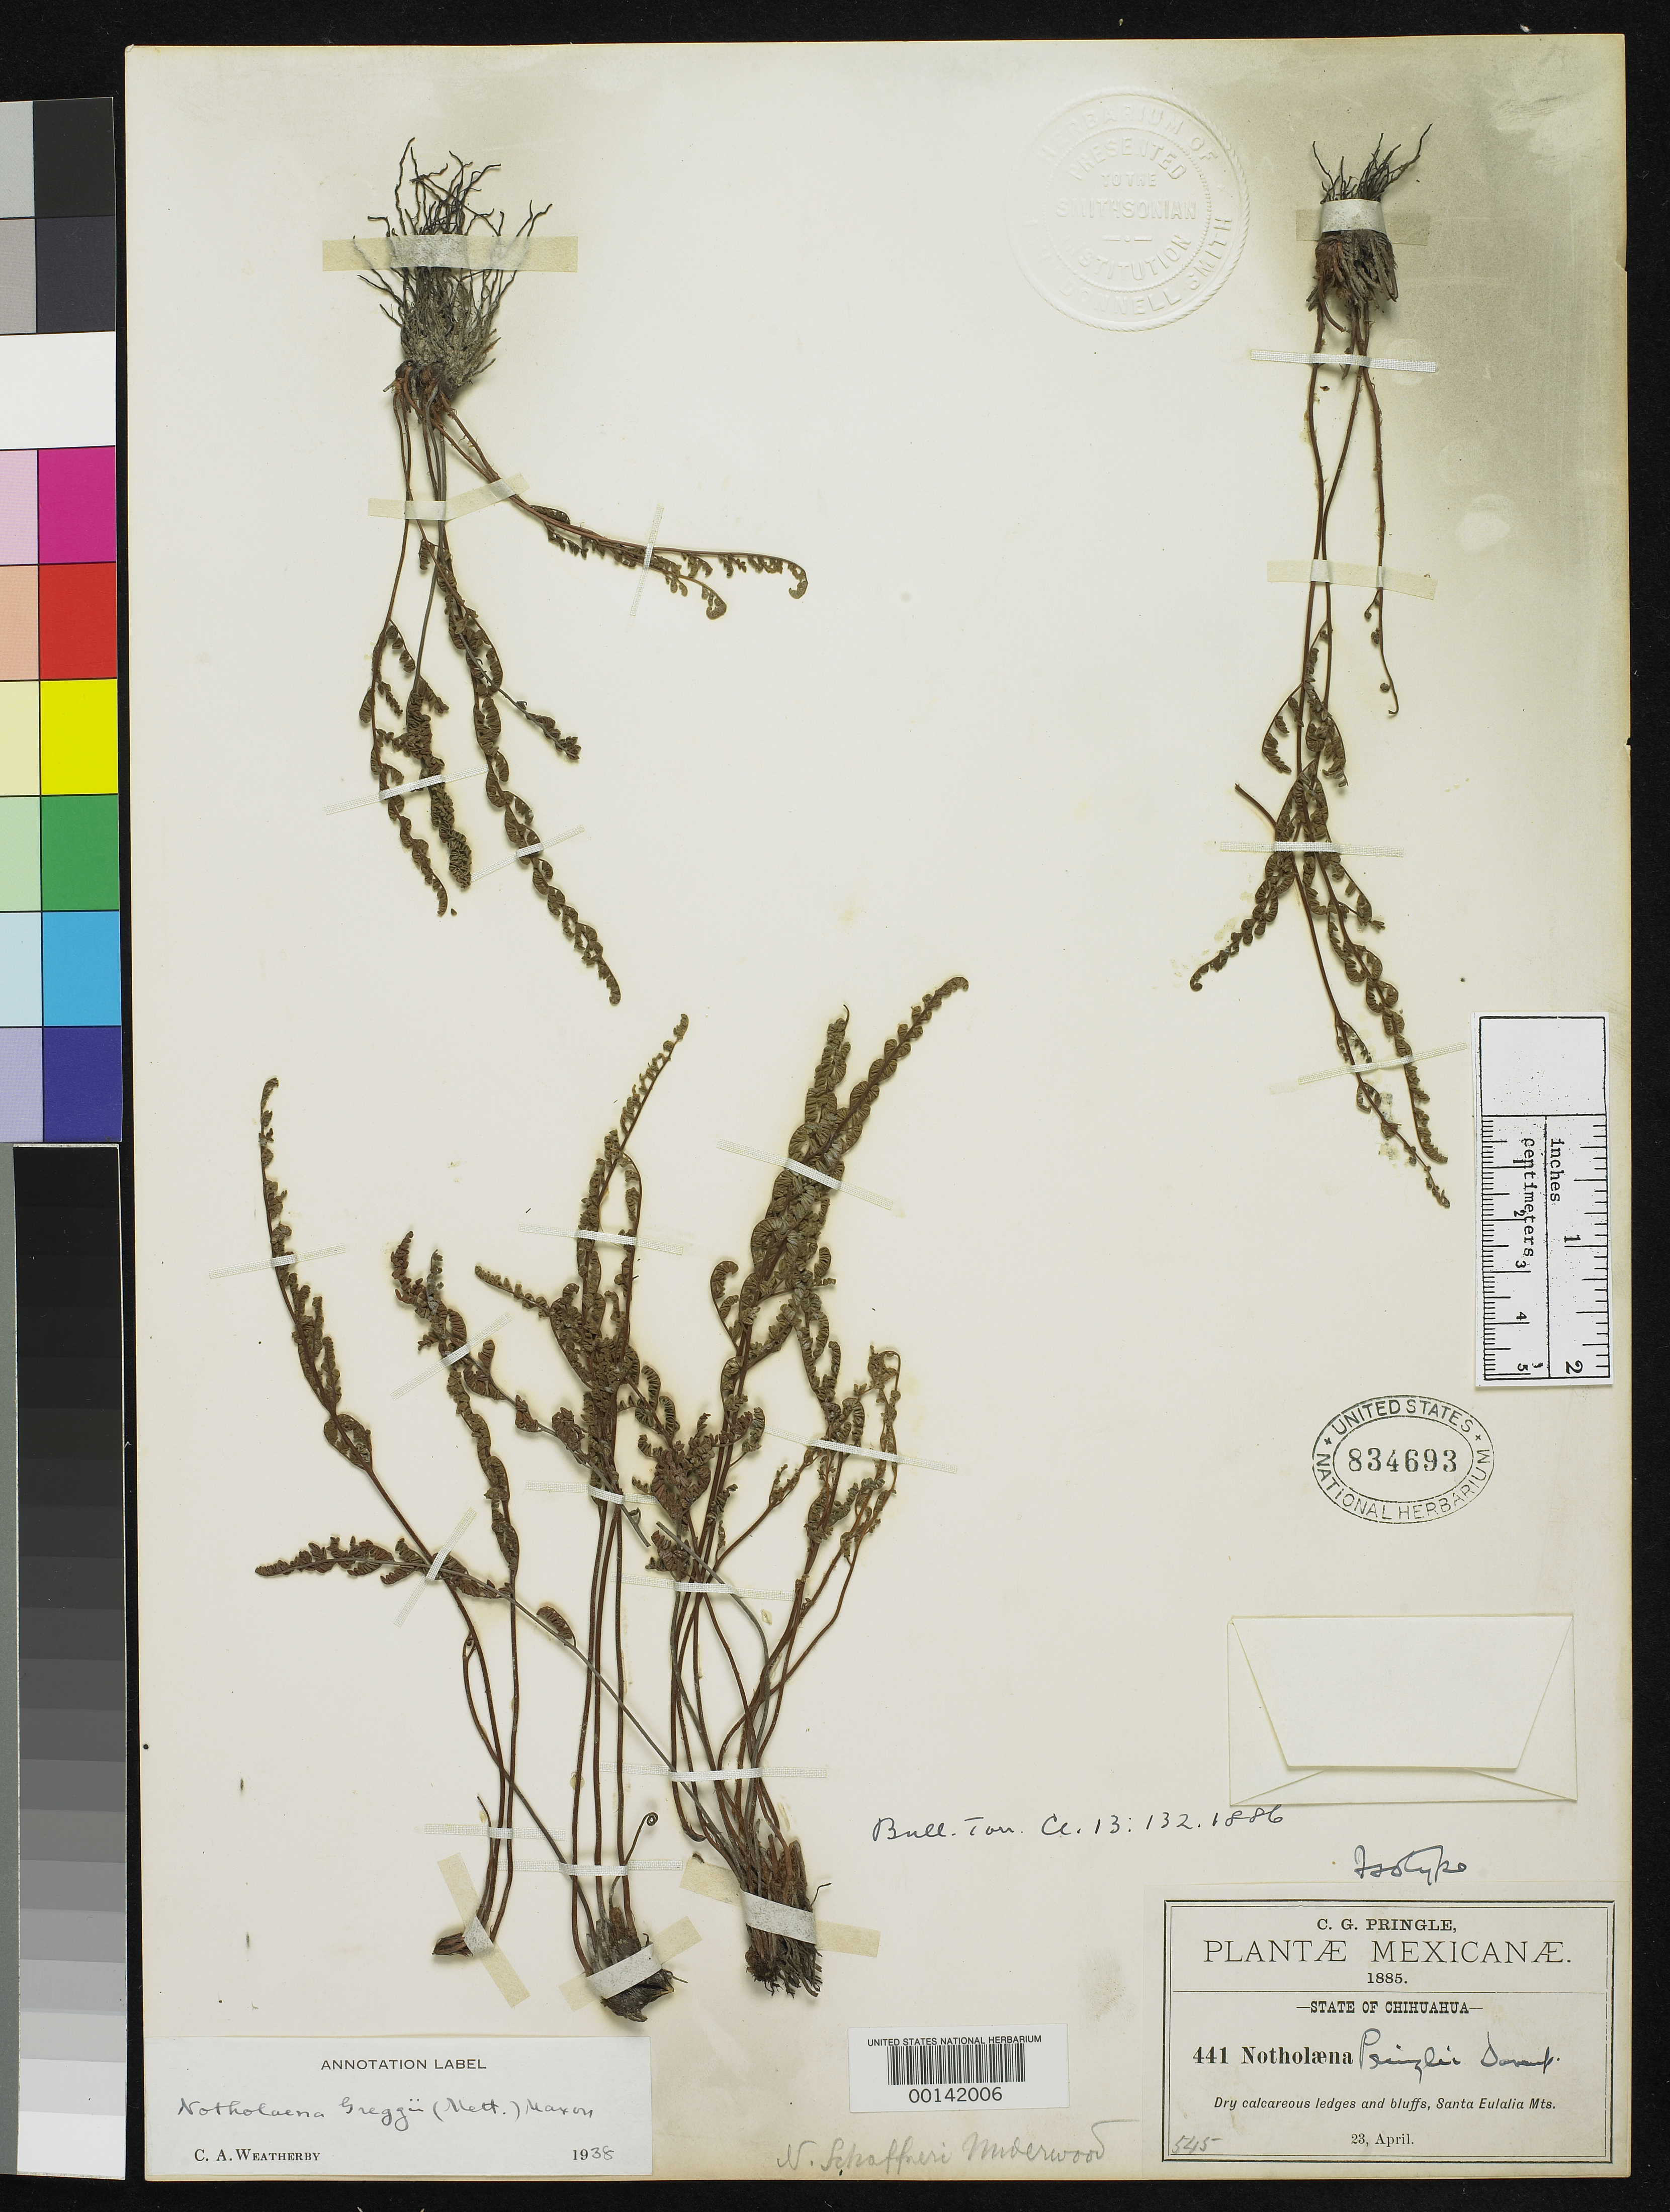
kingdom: Plantae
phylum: Tracheophyta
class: Polypodiopsida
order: Polypodiales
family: Pteridaceae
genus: Notholaena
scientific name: Notholaena pringlei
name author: Davenp.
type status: Isotype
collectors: C. G. Pringle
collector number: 441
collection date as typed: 23 Apr 1885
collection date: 1885-04-23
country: Mexico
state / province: Chihuahua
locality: Santa Eulalia Mountains.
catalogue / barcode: US 834693